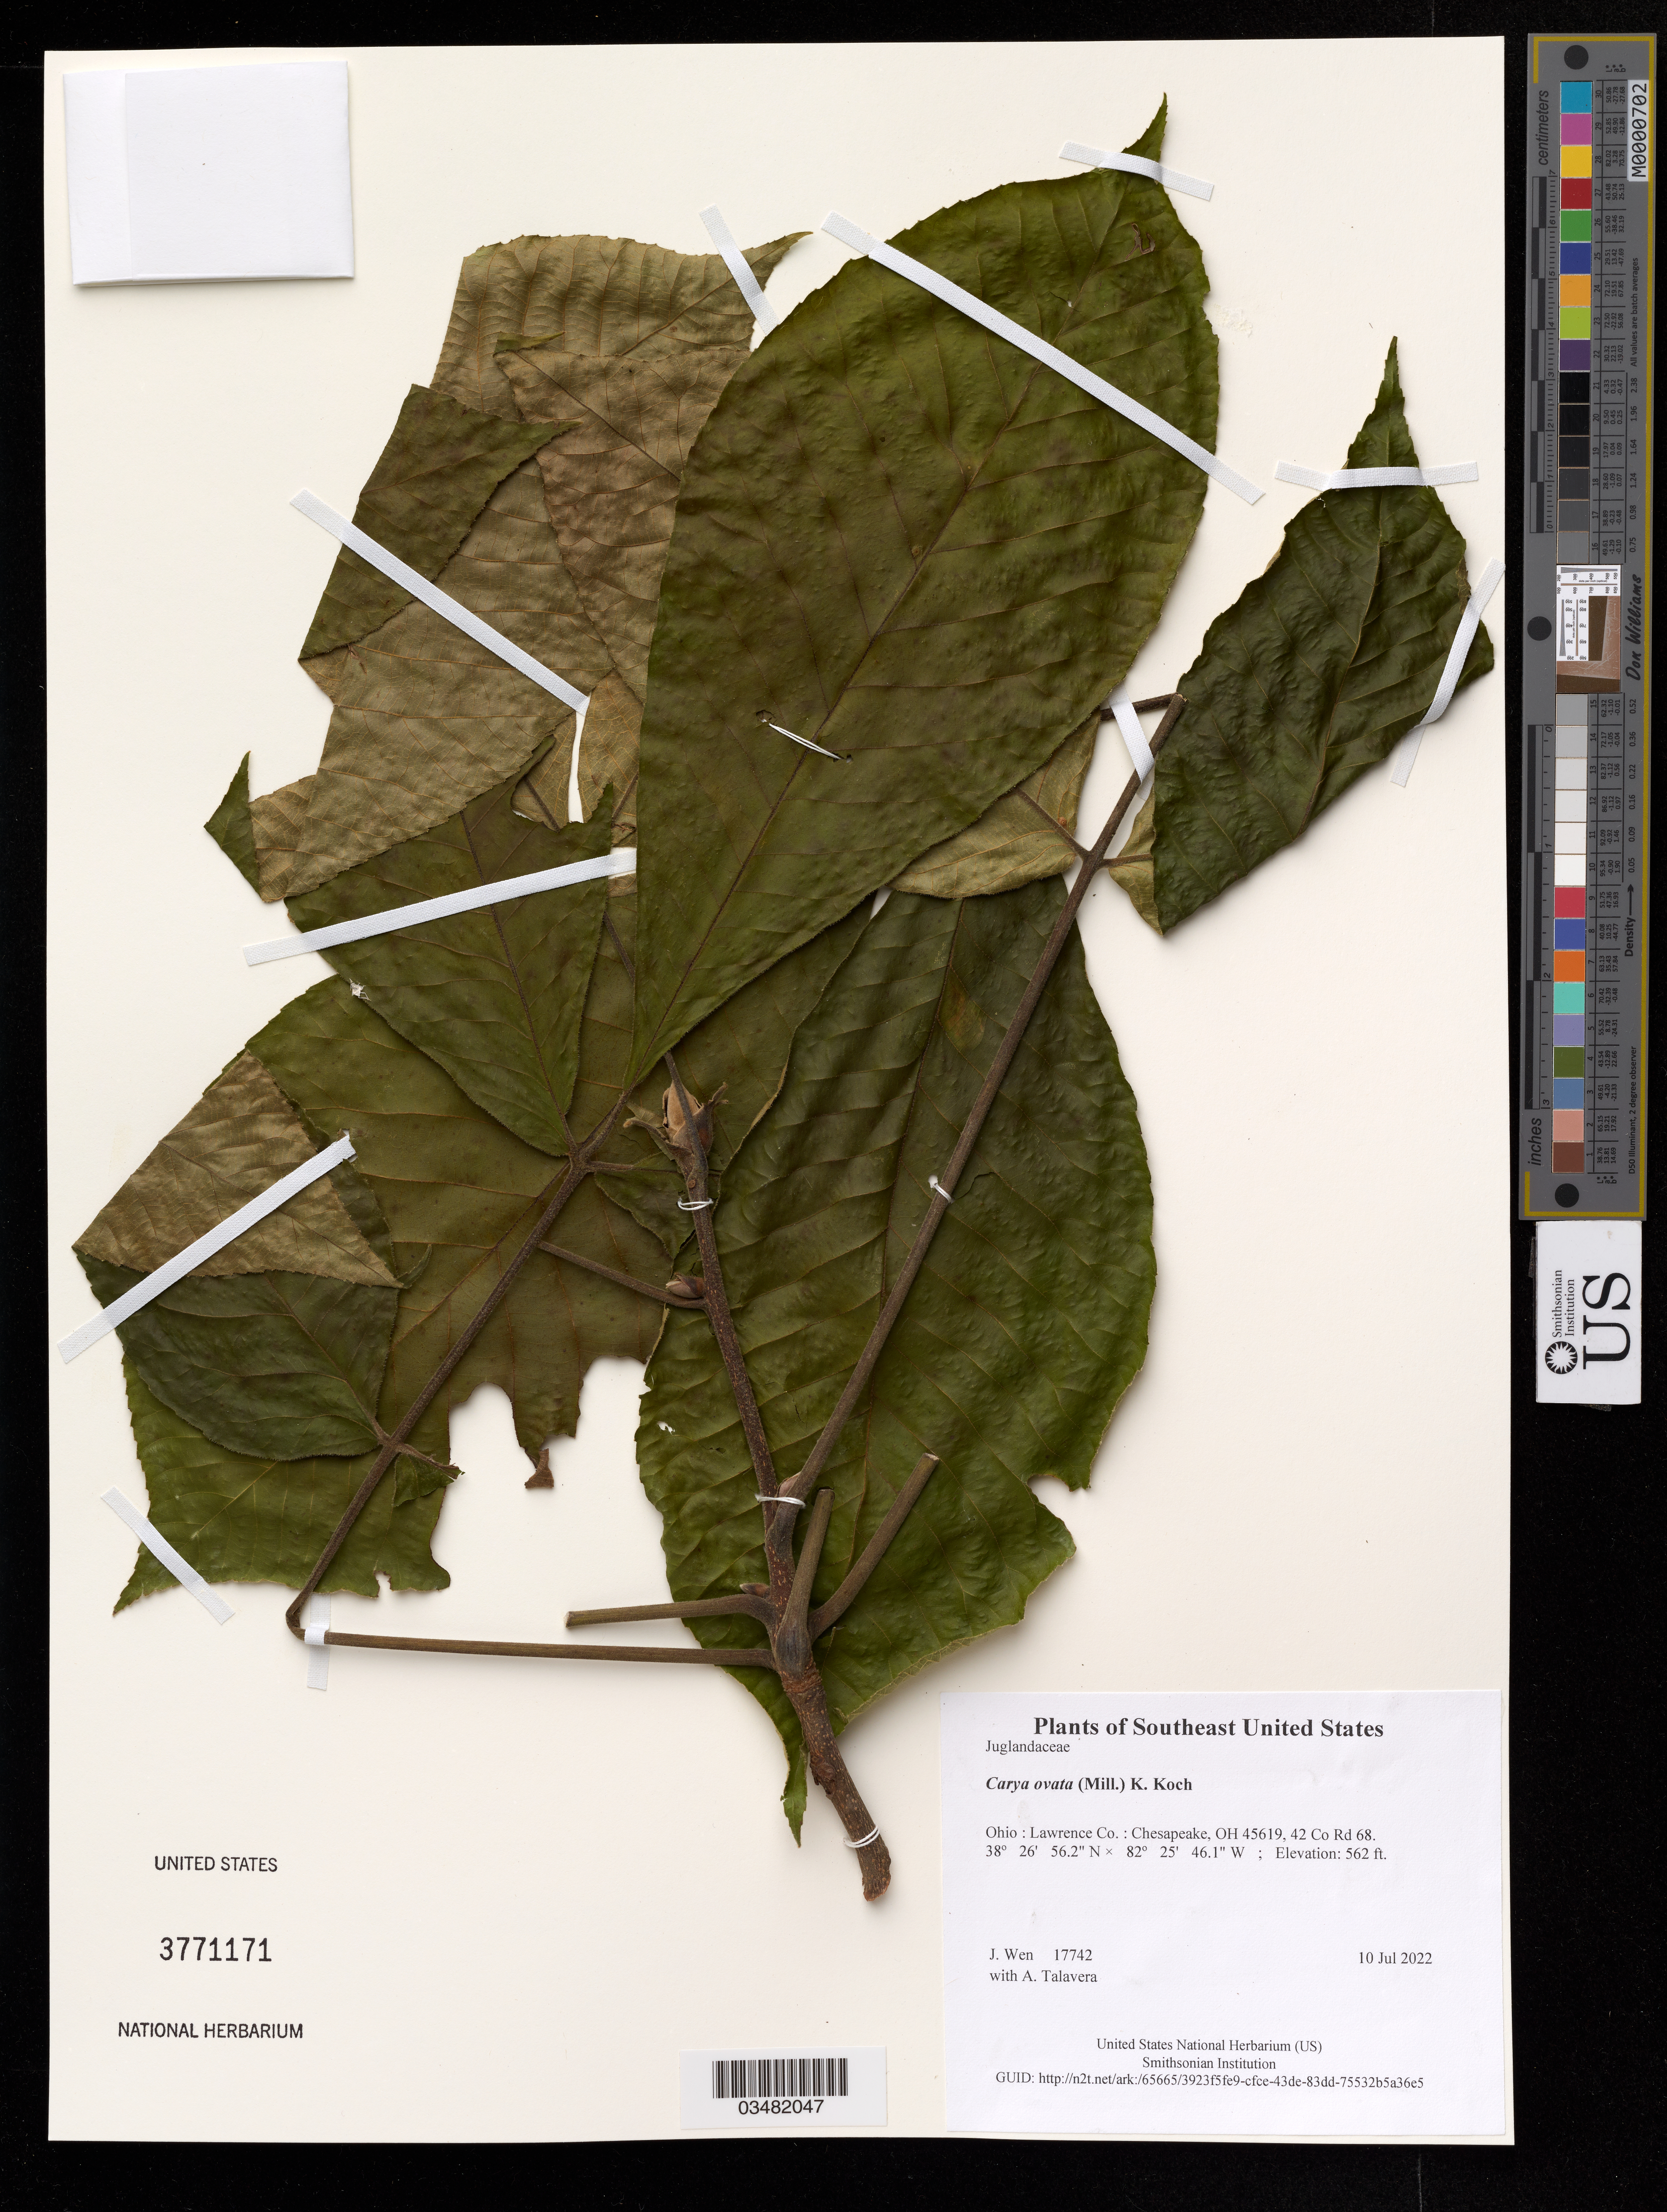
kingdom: Plantae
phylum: Tracheophyta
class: Magnoliopsida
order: Fagales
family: Juglandaceae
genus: Carya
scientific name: Carya ovata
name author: (Mill.) K. Koch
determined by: Wen, Jun, (BOT), Smithsonian Institution - National Museum of Natural History (UNITED STATES)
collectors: J. Wen & A. Talavera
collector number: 17742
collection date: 2022-07-10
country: United States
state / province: Ohio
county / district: Lawrence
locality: Chesapeake, OH 45619, 42 Co Rd 68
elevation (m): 171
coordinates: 38 26.937 N, 82 25.769 W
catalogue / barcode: US 3771171